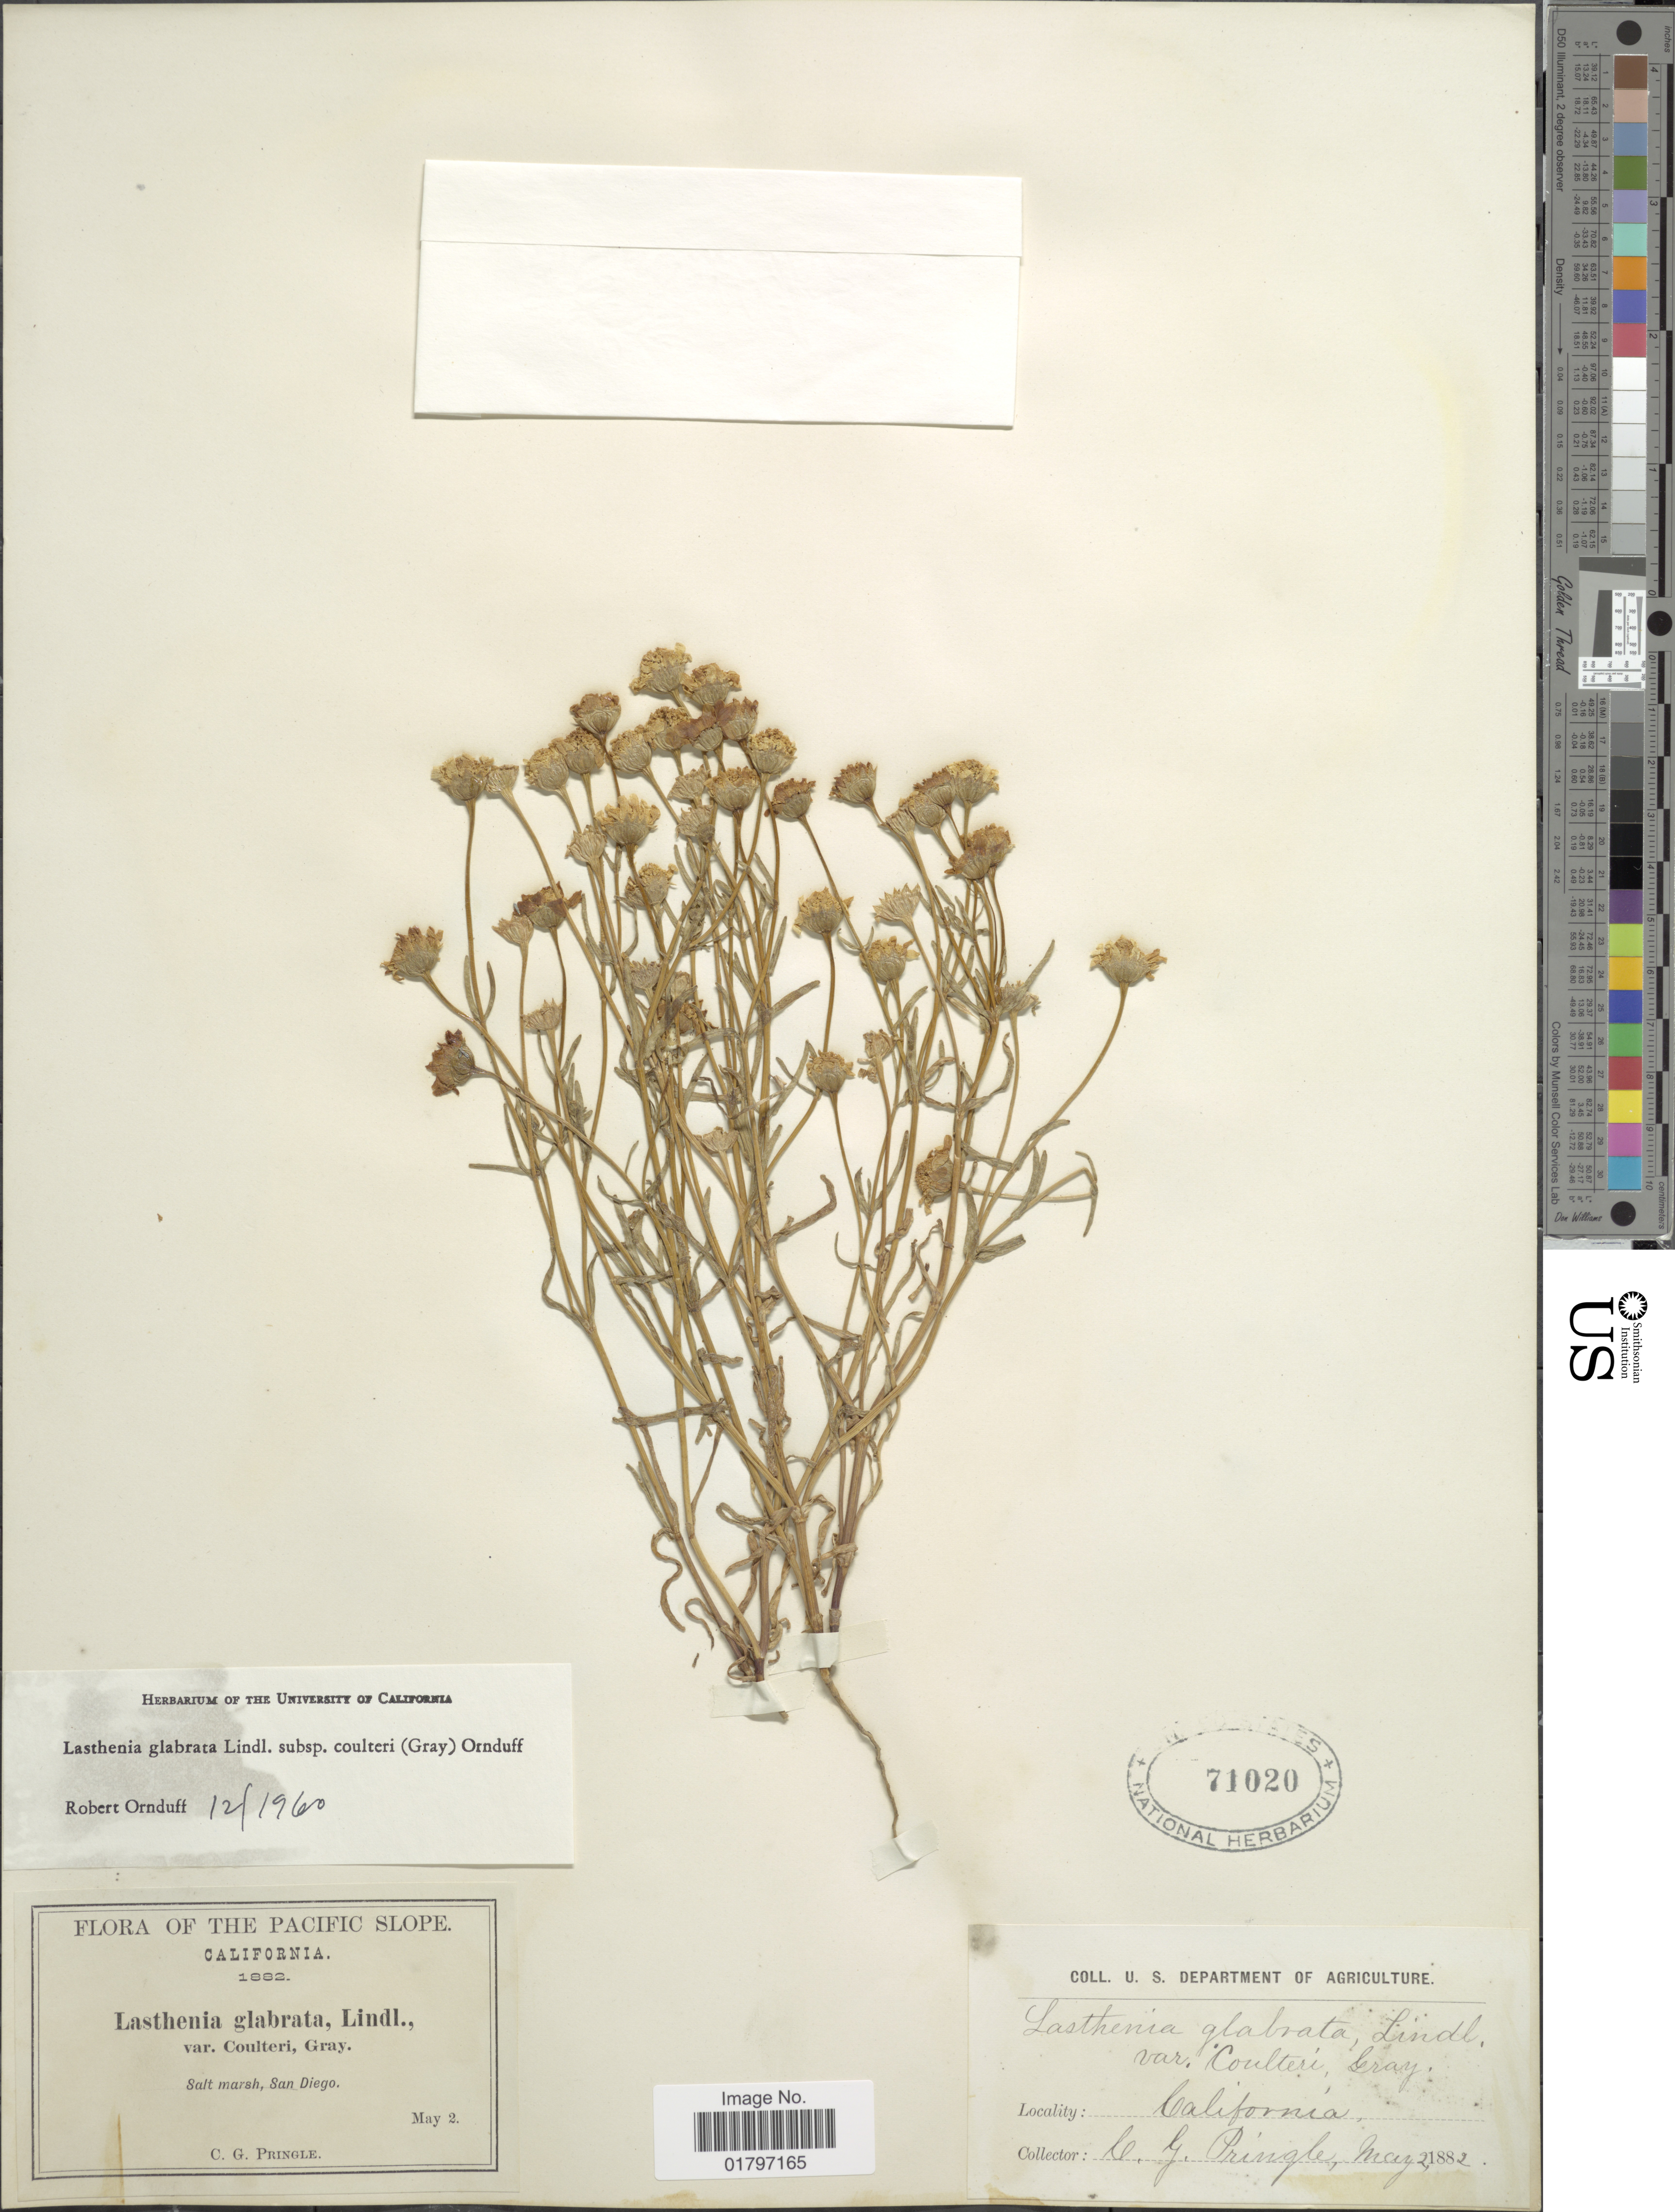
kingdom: Plantae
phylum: Tracheophyta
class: Magnoliopsida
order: Asterales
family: Asteraceae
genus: Lasthenia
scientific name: Lasthenia glabrata subsp. coulteri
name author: (A. Gray) Ornduff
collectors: C. G. Pringle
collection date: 1882-05-02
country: United States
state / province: California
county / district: San Diego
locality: Pacific Slope. California. Salt marsh, San Diego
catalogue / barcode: US 71020